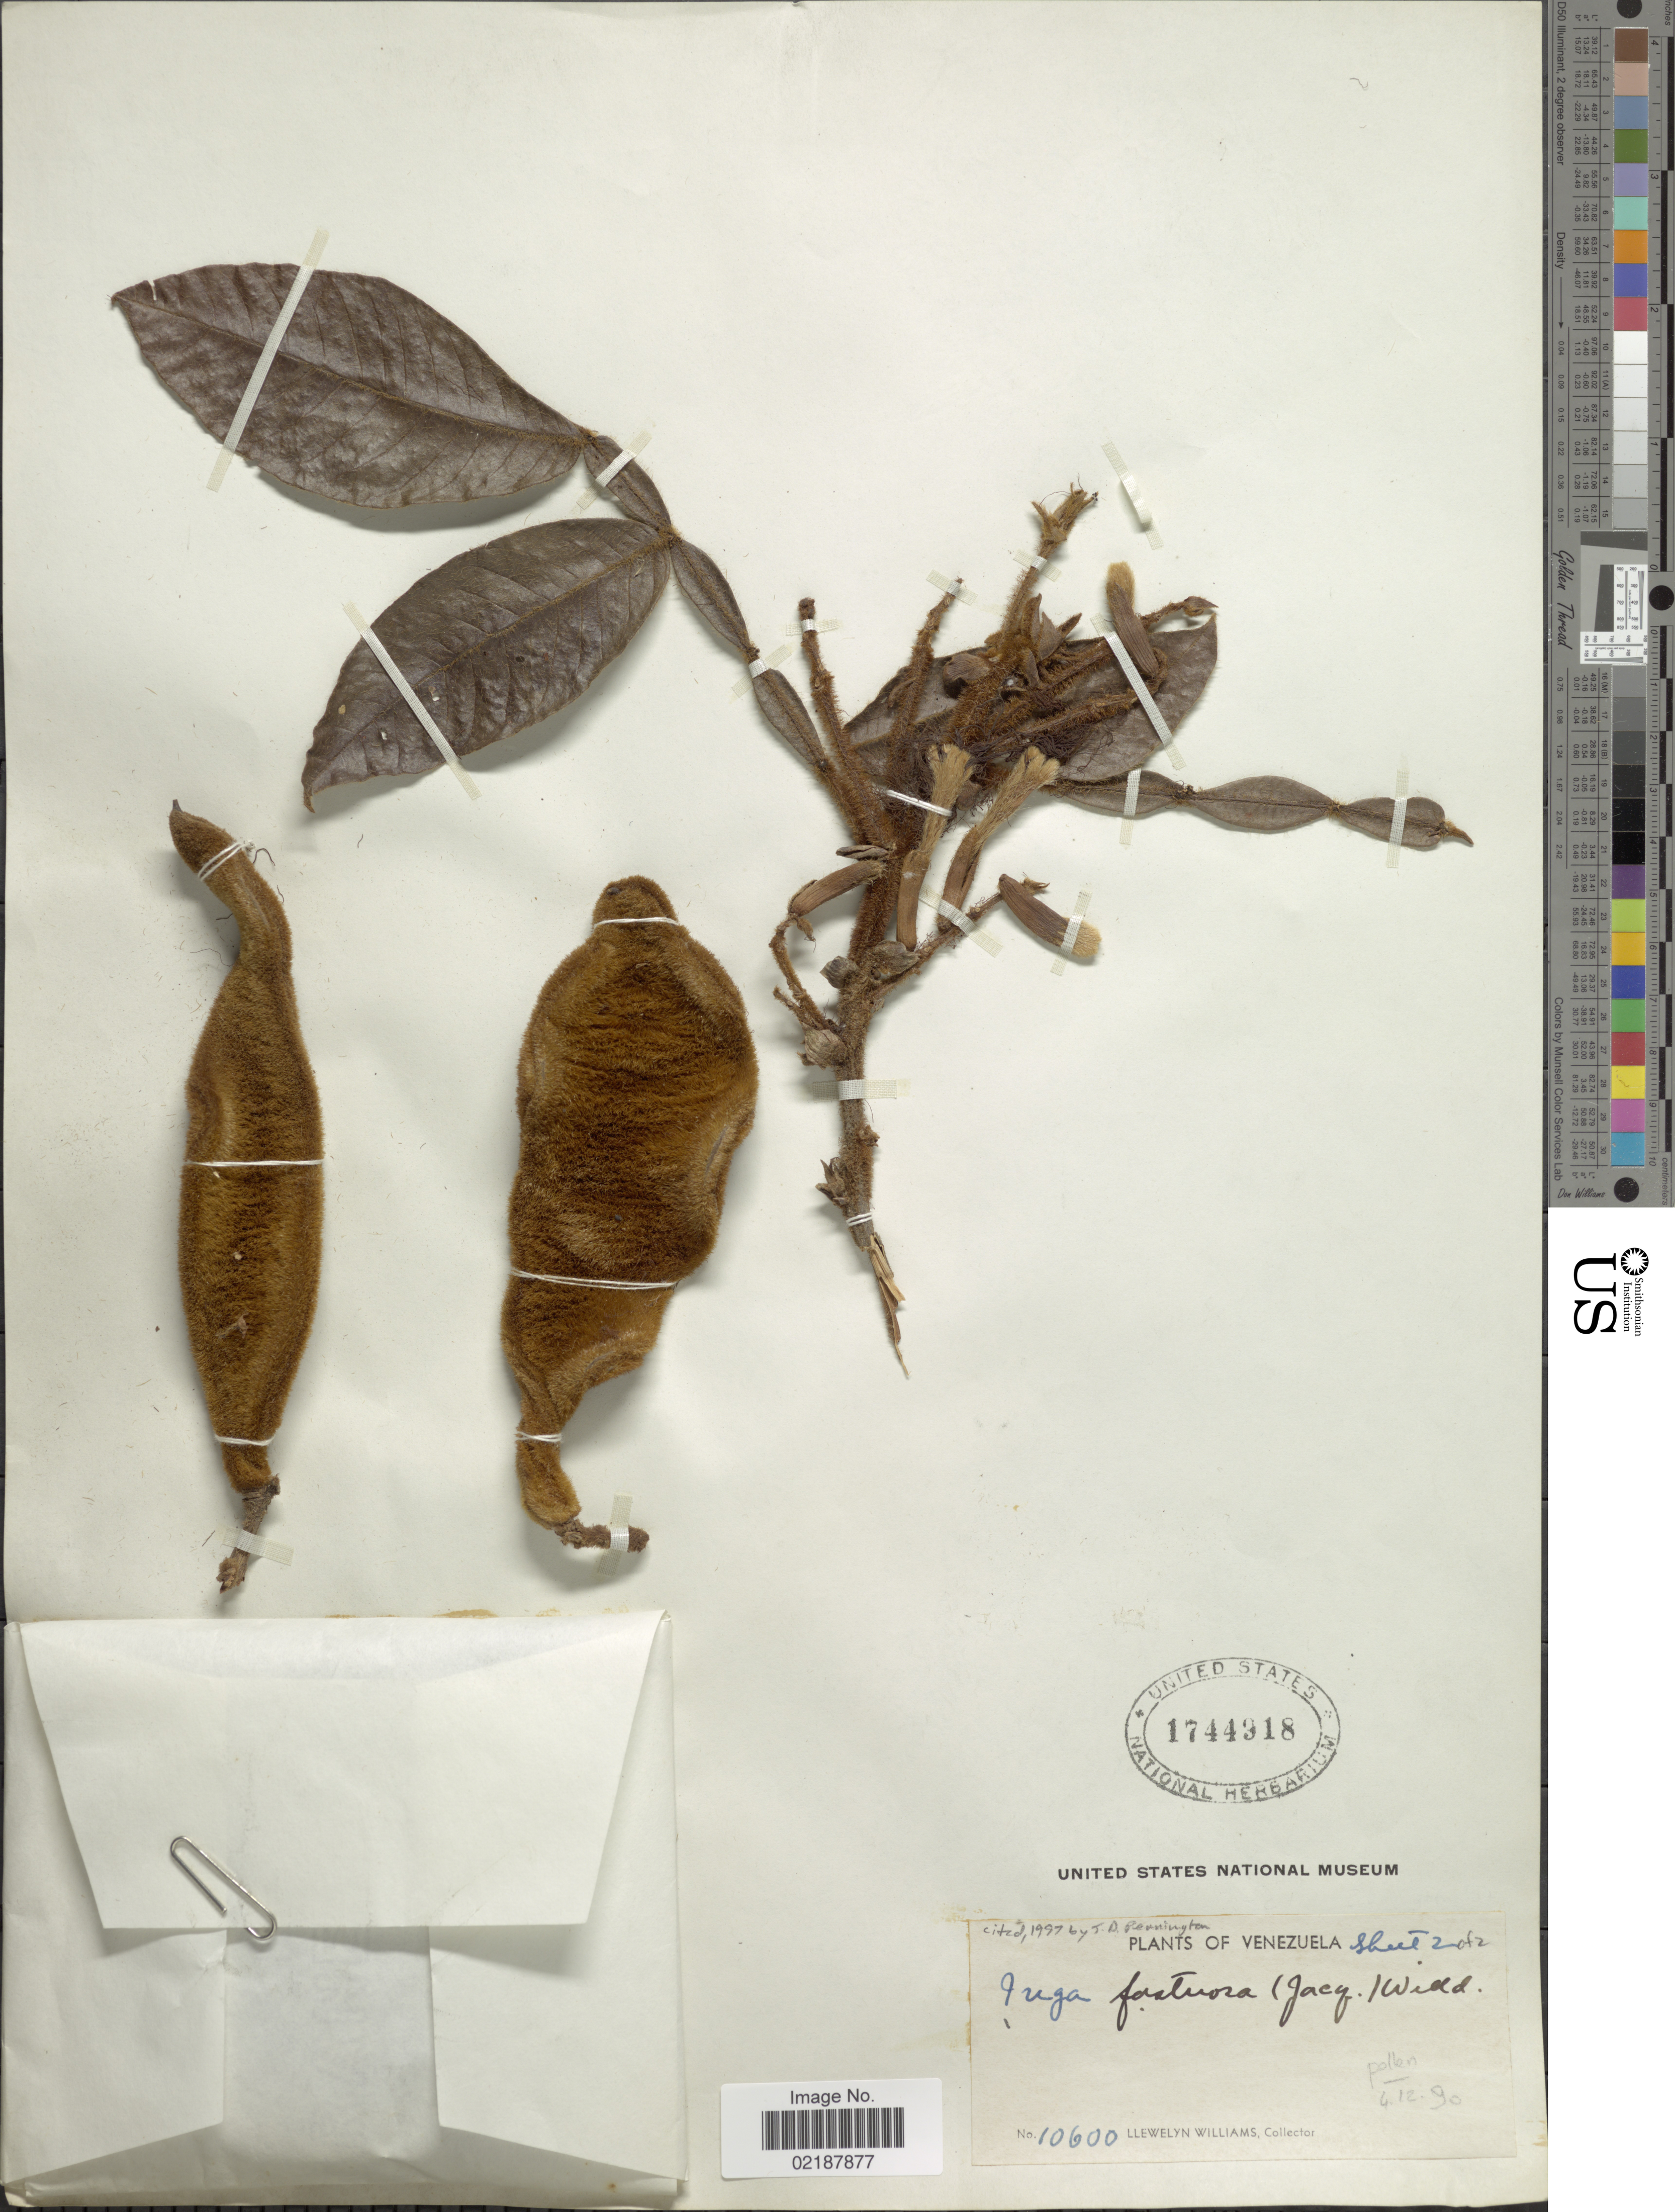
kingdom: Plantae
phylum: Tracheophyta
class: Magnoliopsida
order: Fabales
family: Fabaceae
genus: Inga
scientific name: Inga fastuosa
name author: (Jacq.) Willd.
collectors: Ll. Williams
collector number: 10600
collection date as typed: Transcribed d/m/y: 4/12/90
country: Venezuela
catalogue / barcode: US 1744918